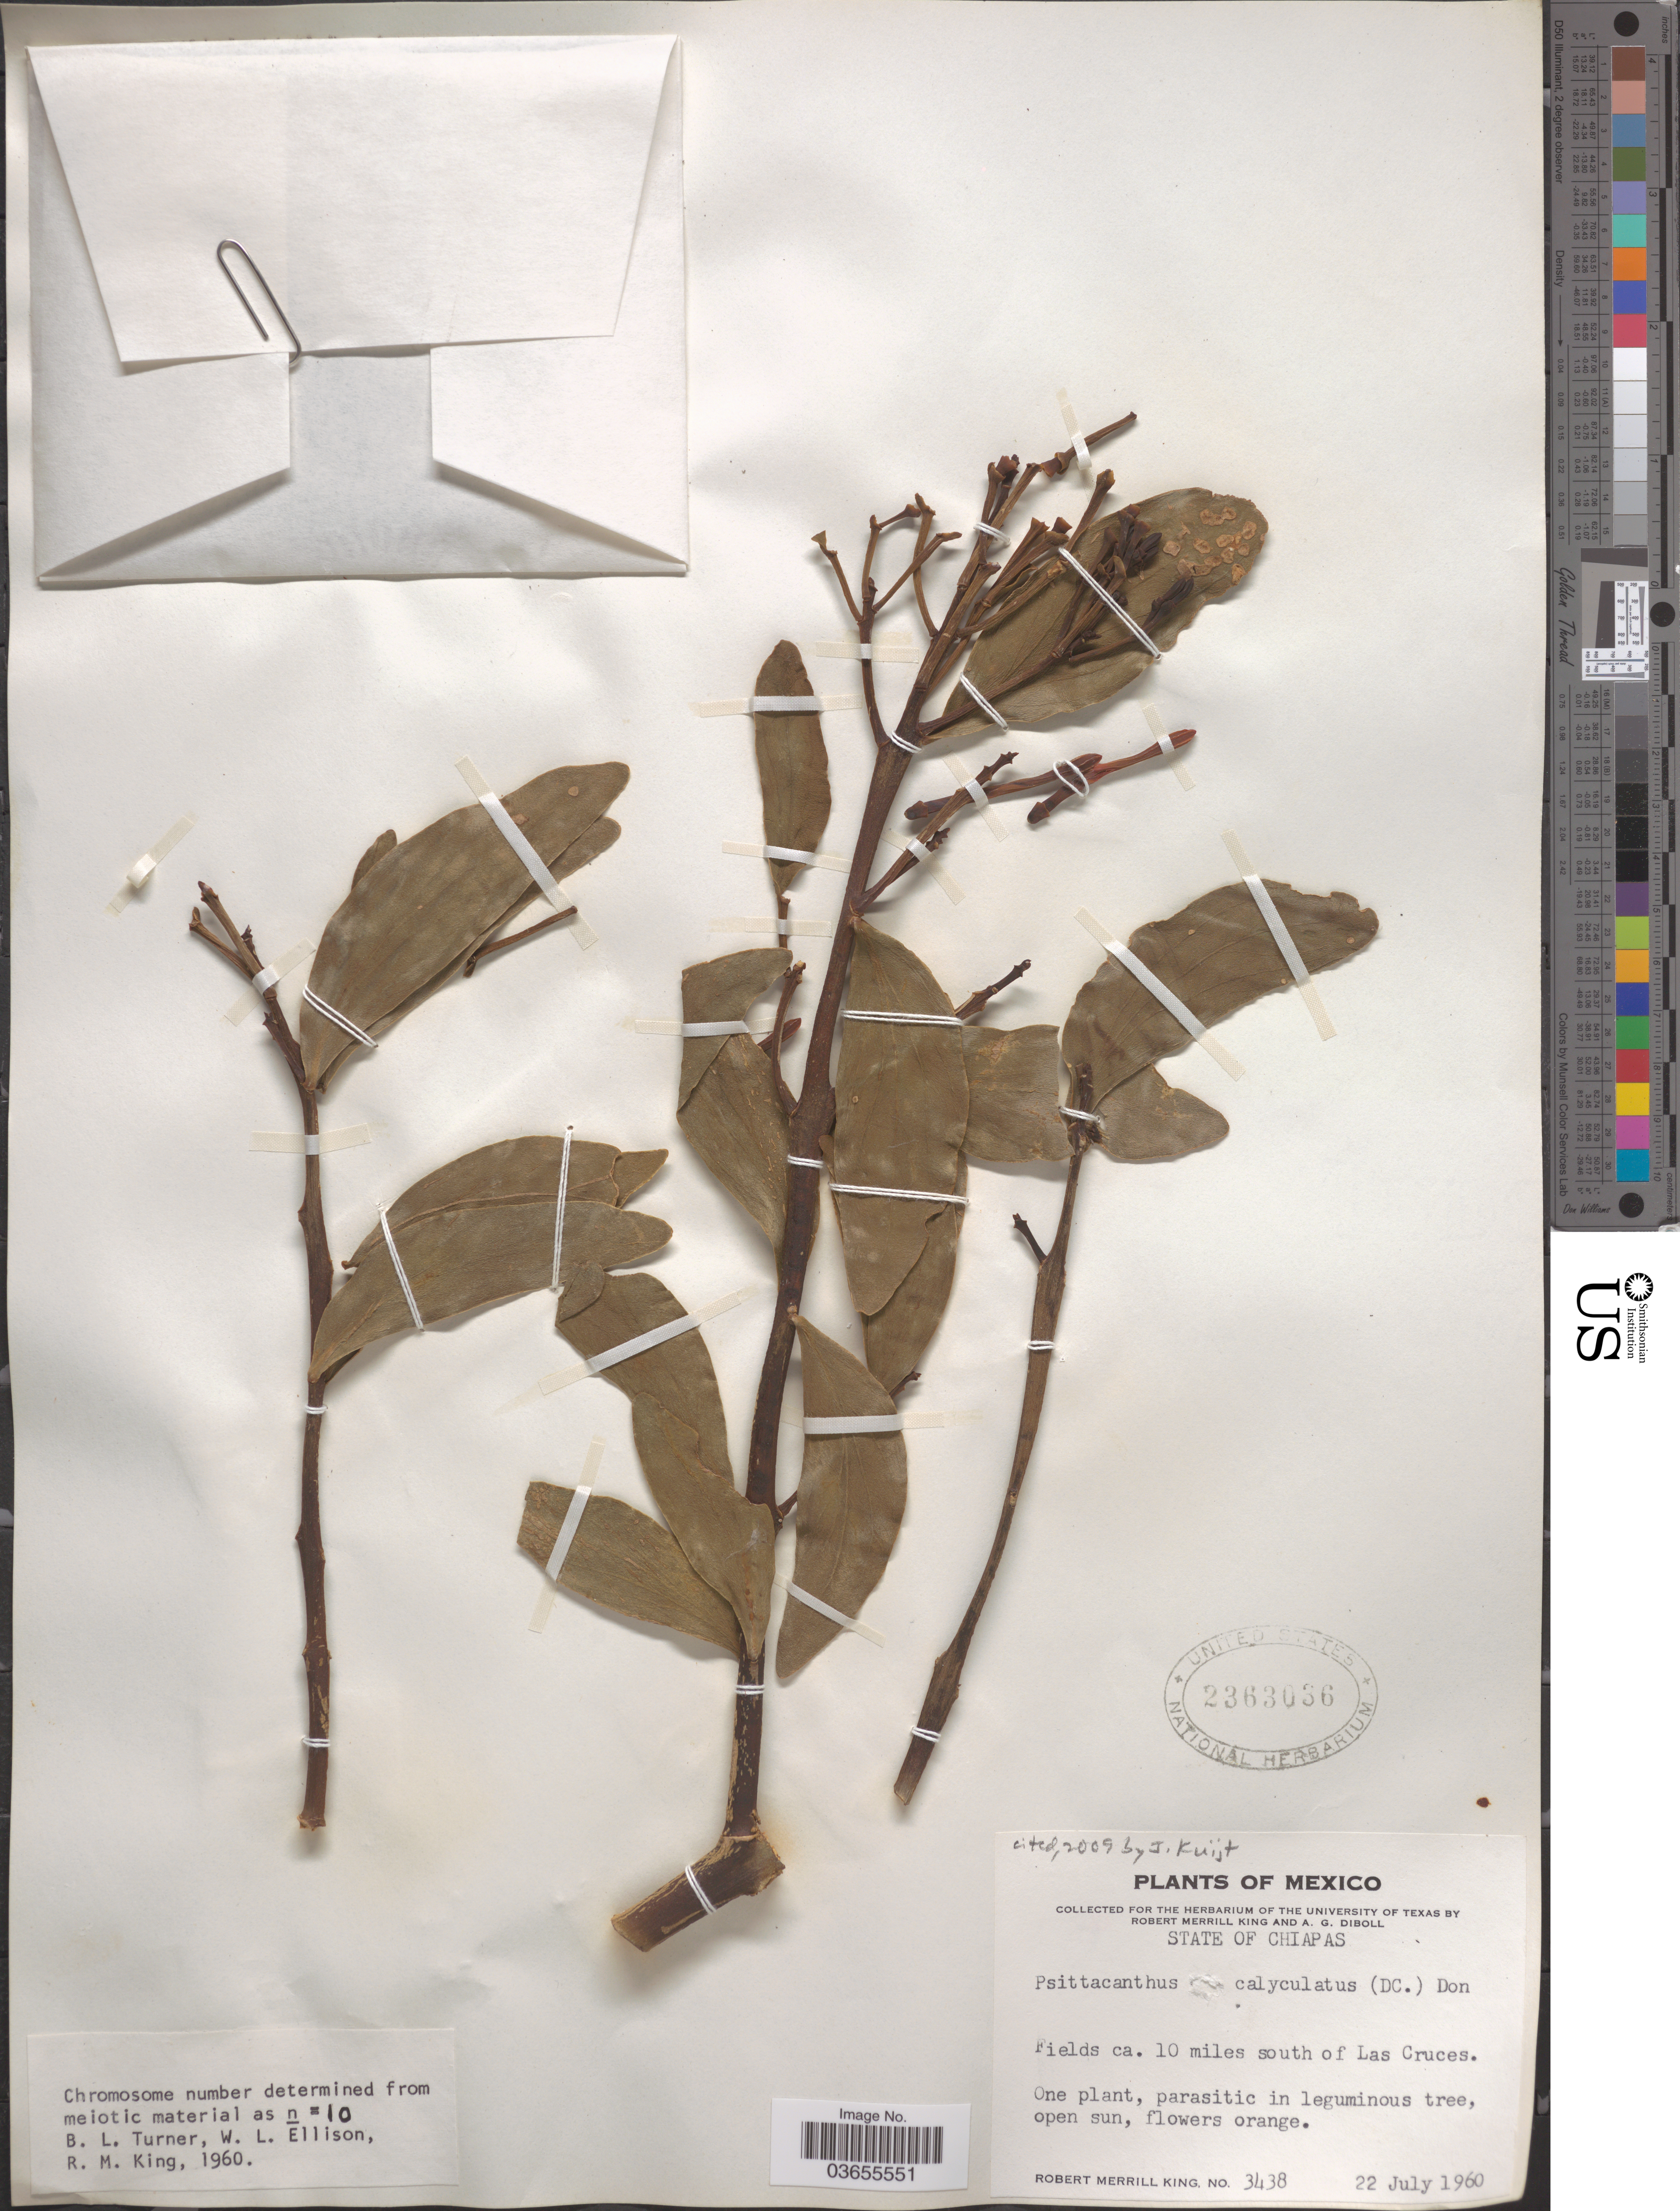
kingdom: Plantae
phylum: Tracheophyta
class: Magnoliopsida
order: Santalales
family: Loranthaceae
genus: Psittacanthus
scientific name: Psittacanthus calyculatus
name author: (DC.) G. Don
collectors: R. M. King & A. Diboll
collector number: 3438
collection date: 1960-07-22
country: Mexico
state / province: Chiapas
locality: Fields ca. 10 miles south of Las Cruces.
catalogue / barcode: US 2363036